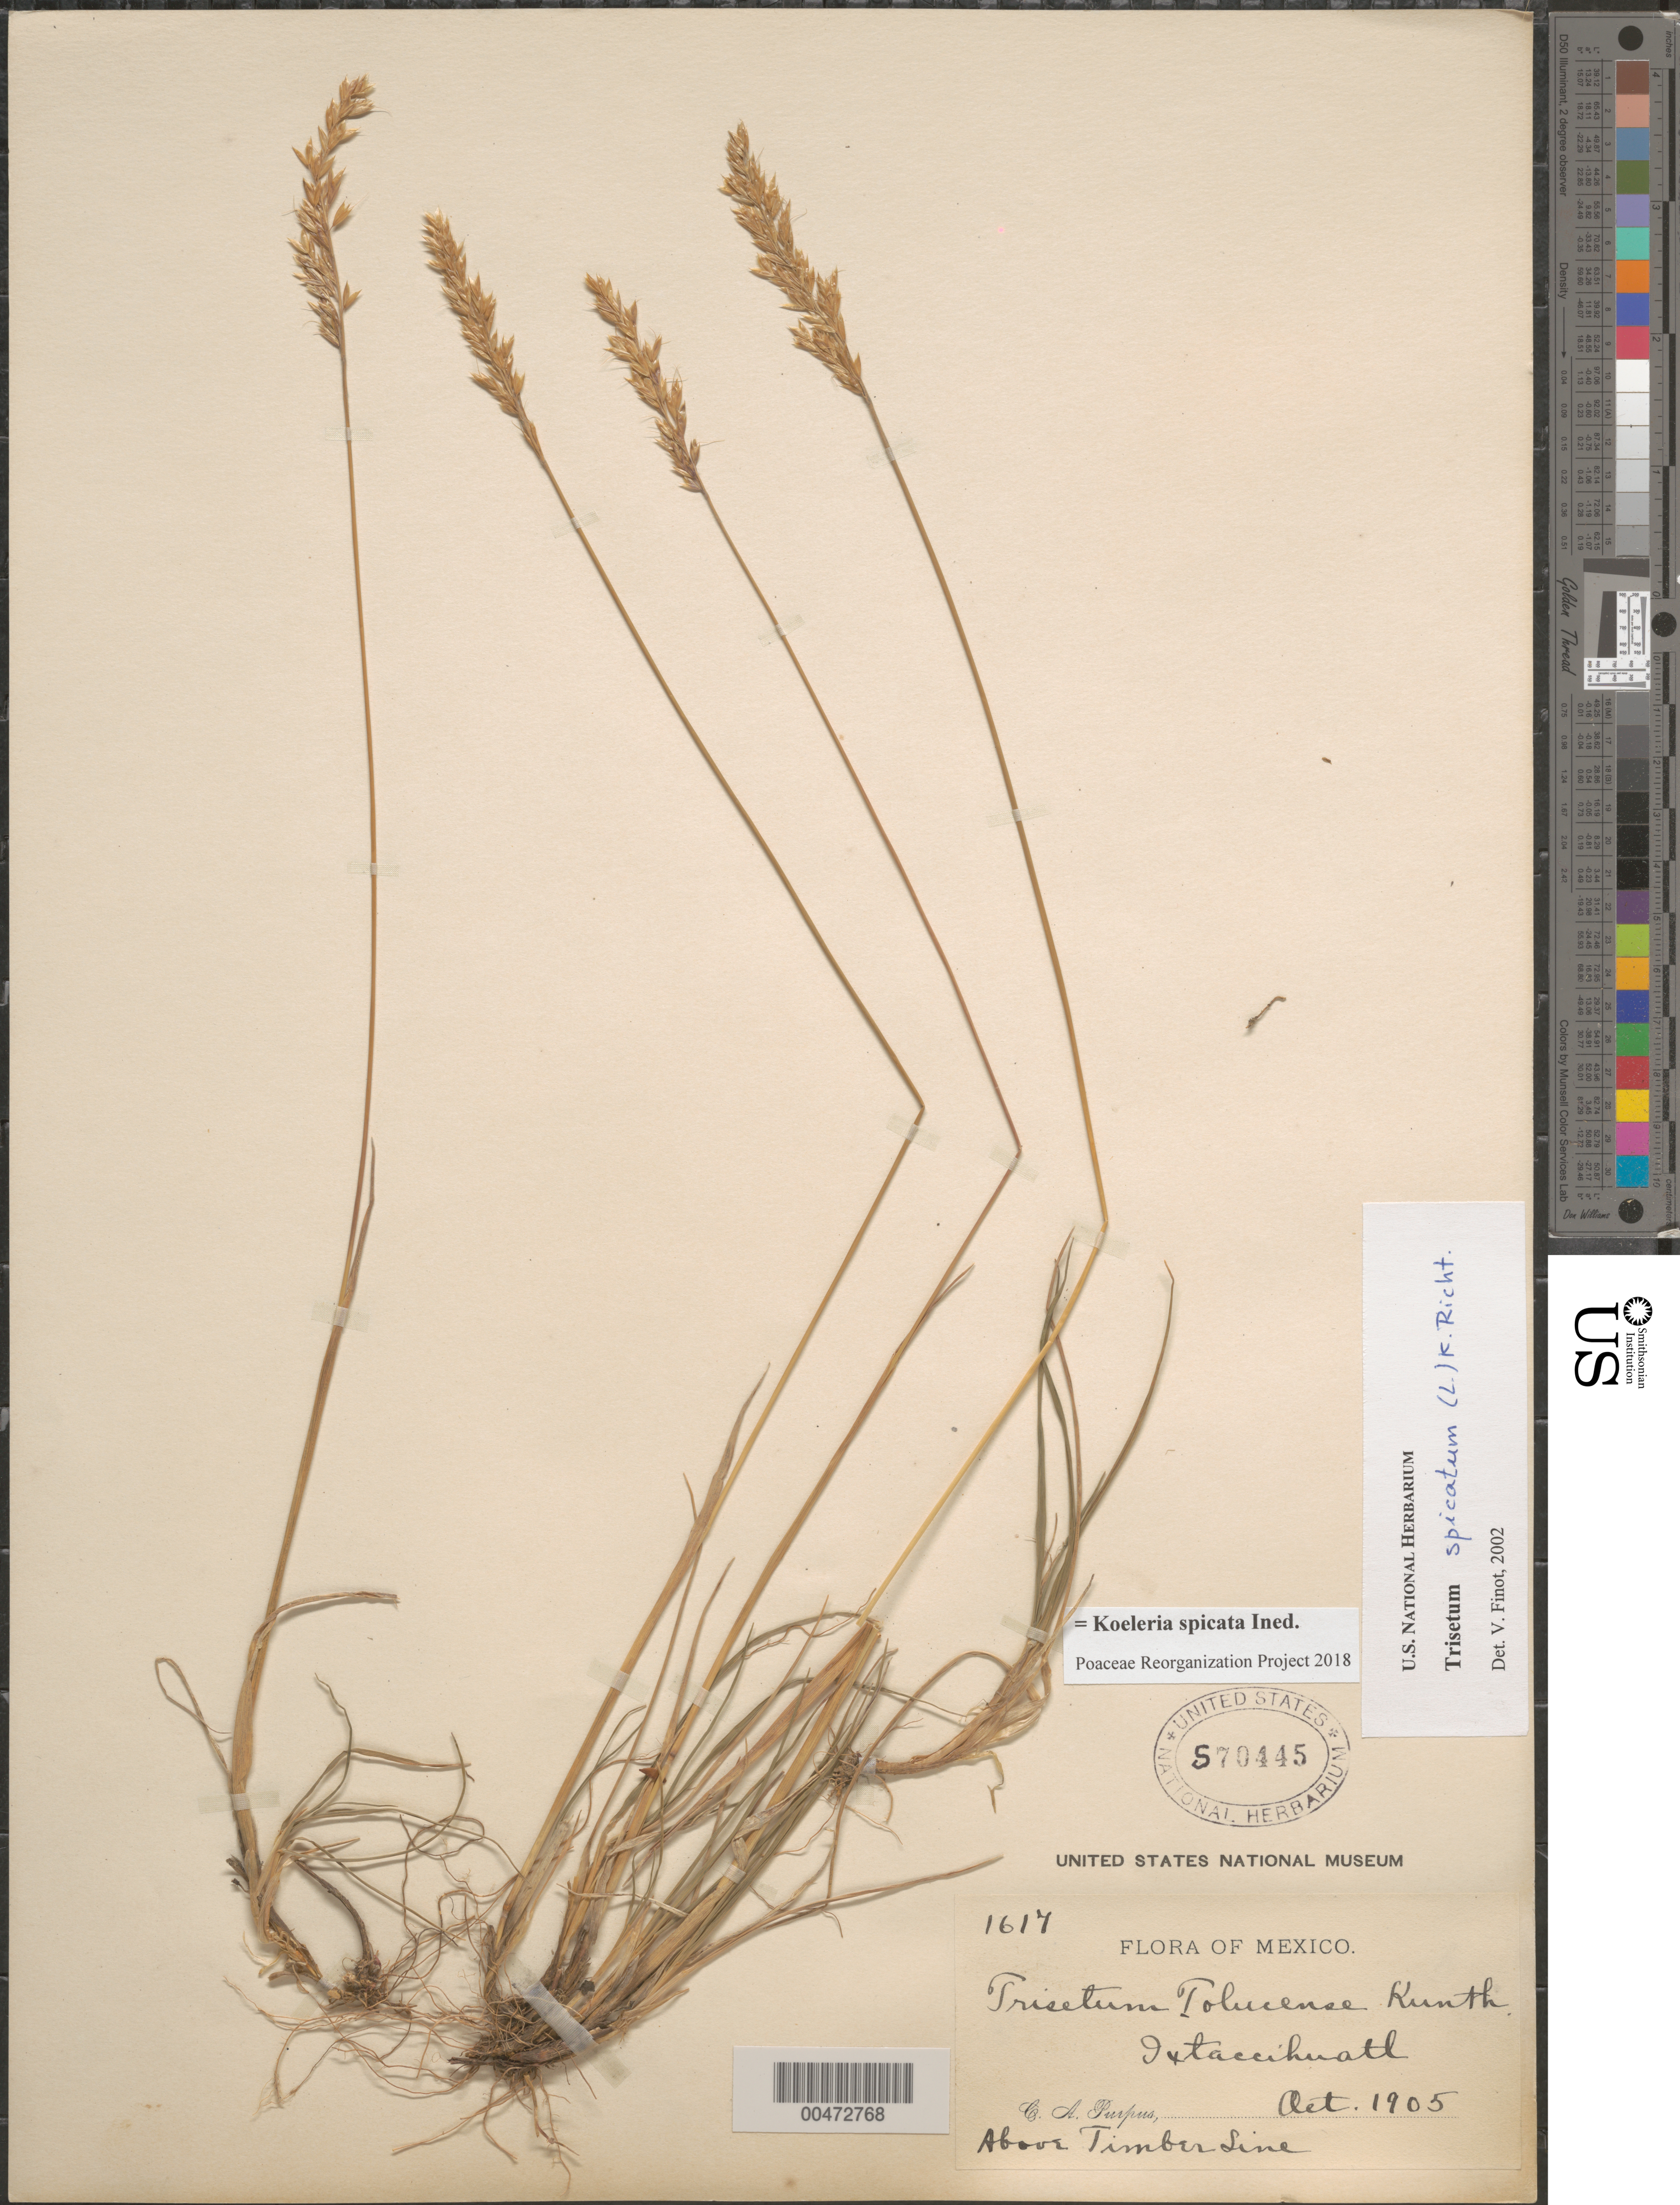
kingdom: Plantae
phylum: Tracheophyta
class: Liliopsida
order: Poales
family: Poaceae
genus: Koeleria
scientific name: Koeleria spicata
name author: (L.) Barberá et al.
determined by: Poaceae Reorganization Project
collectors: C. A. Purpus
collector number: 1617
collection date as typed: Oct 1905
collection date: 1905-10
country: Mexico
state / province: Morelos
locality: Ixtaccihuatl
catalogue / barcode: US 570445